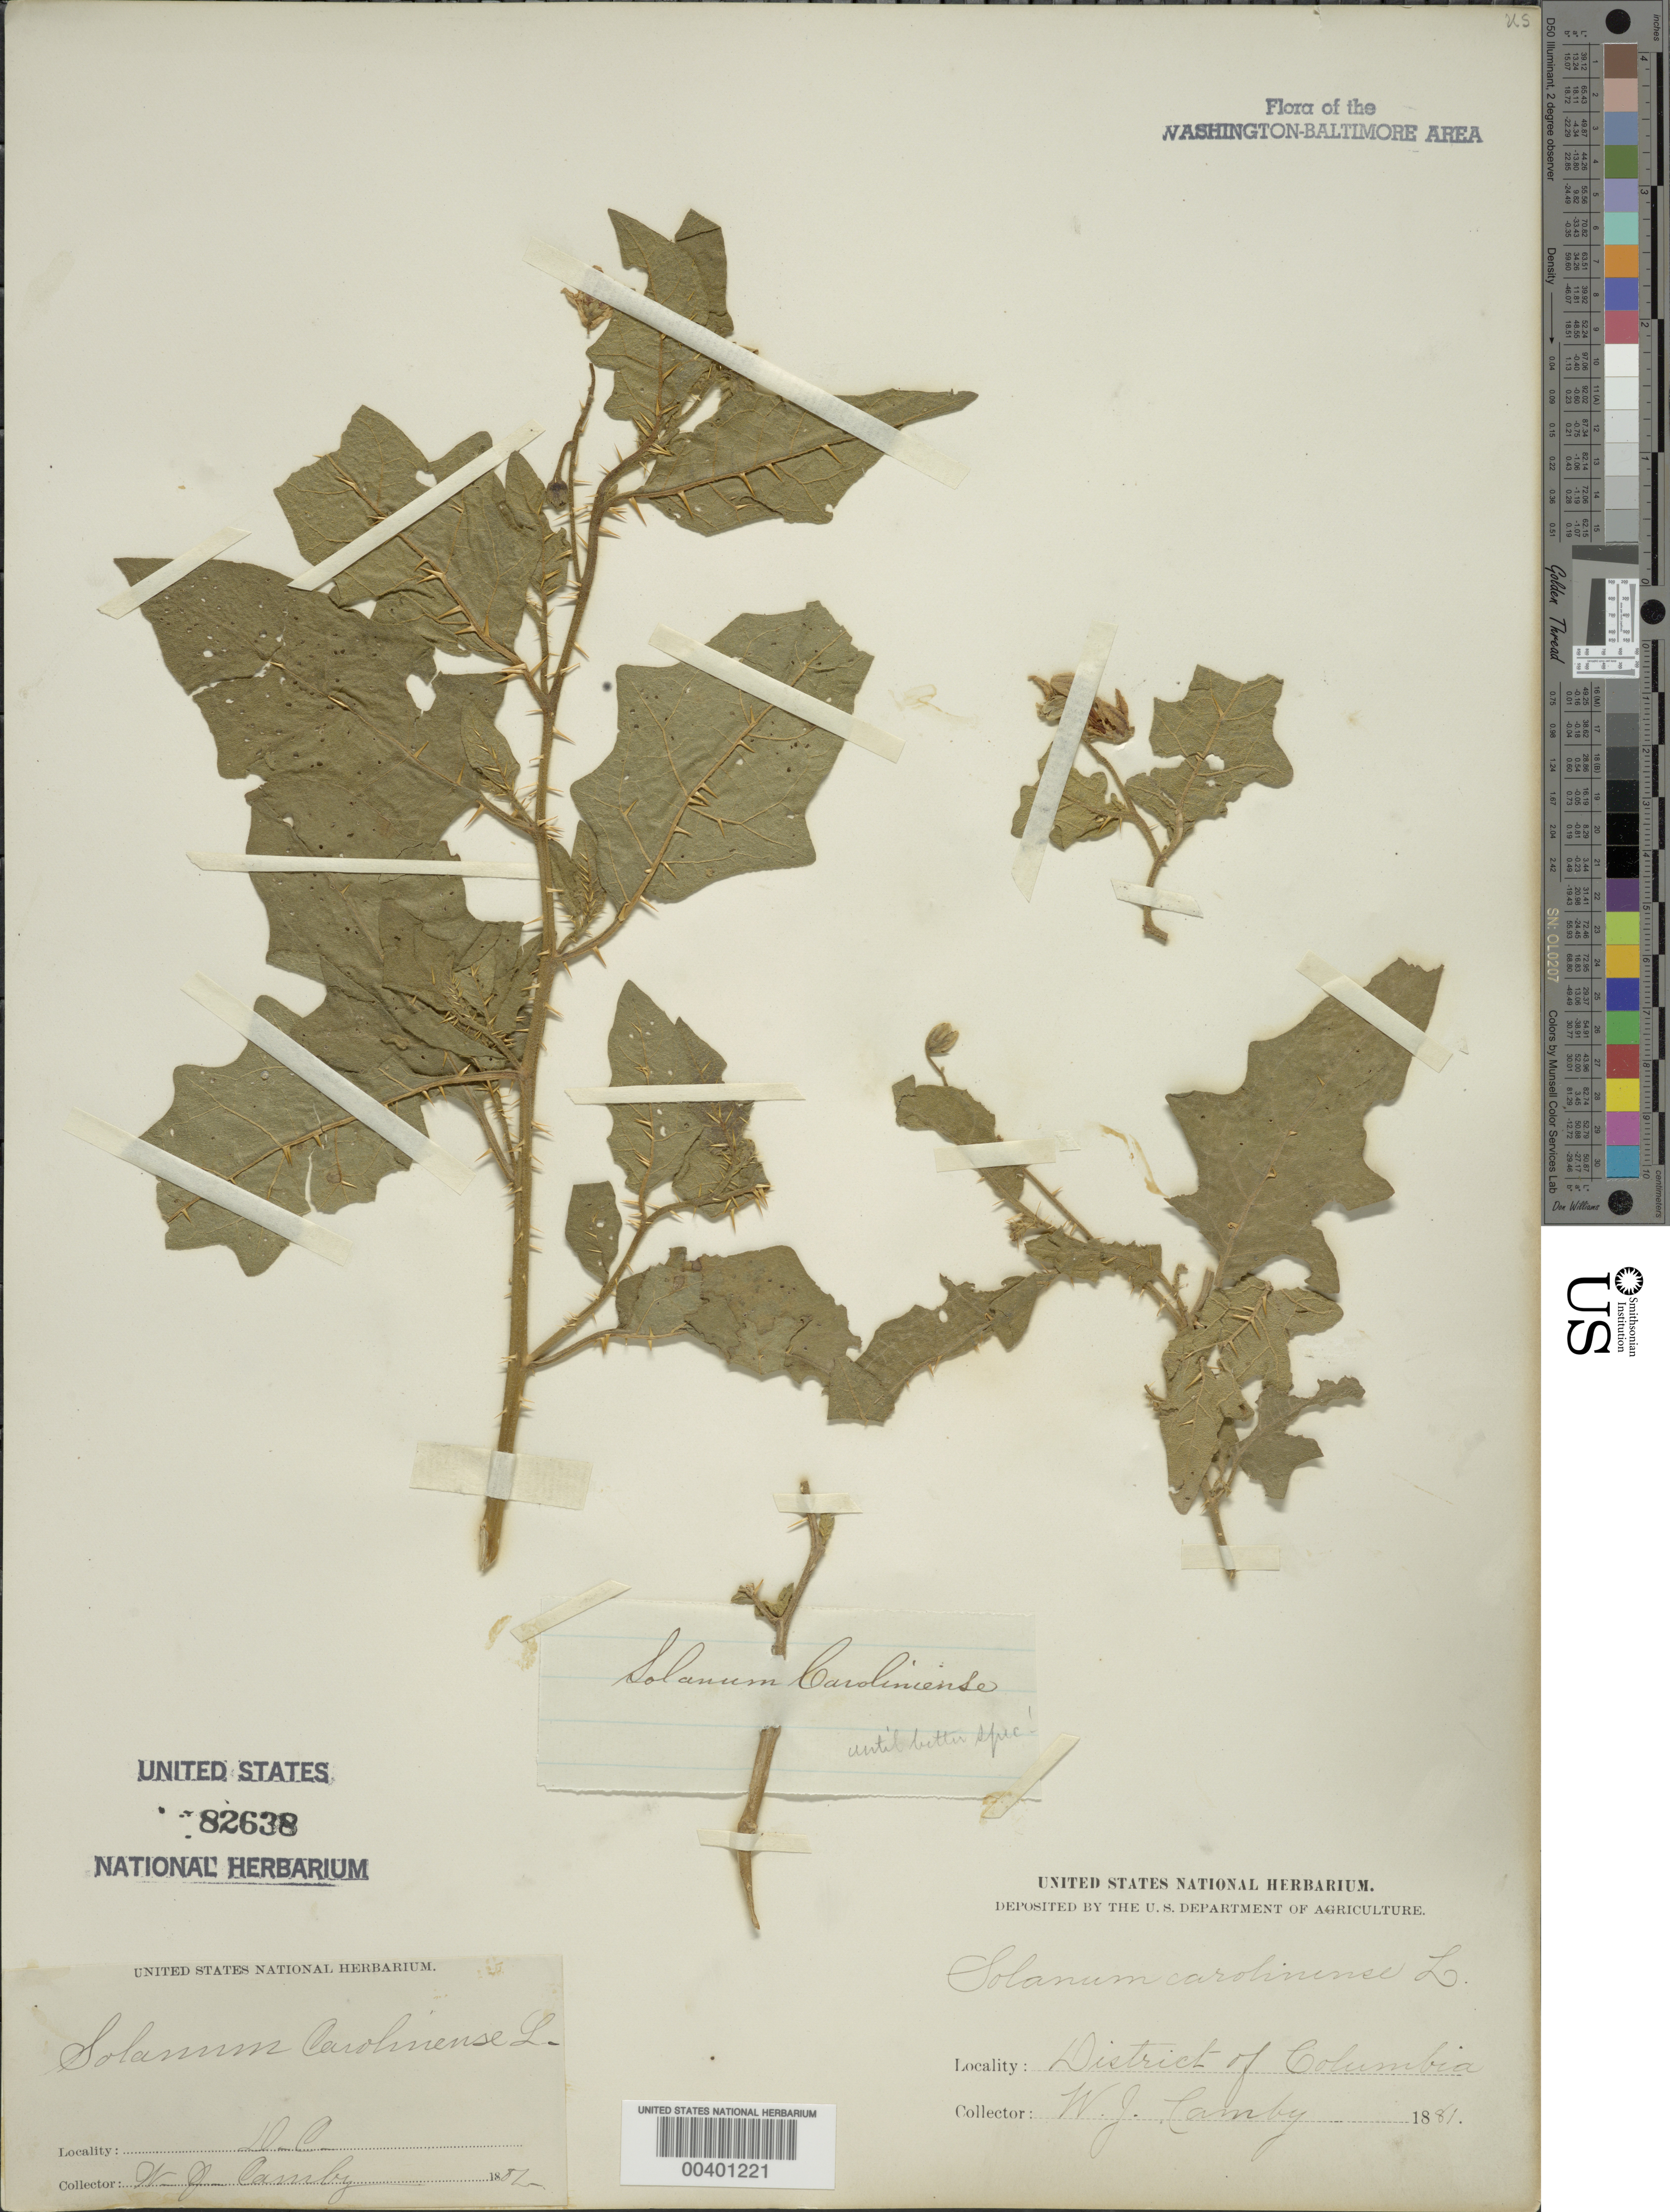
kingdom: Plantae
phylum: Tracheophyta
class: Magnoliopsida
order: Solanales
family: Solanaceae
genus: Solanum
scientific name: Solanum carolinense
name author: L.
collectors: W. Camby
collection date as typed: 1881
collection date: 1881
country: United States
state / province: District of Columbia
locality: Washington, D.C.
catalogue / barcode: US 82638